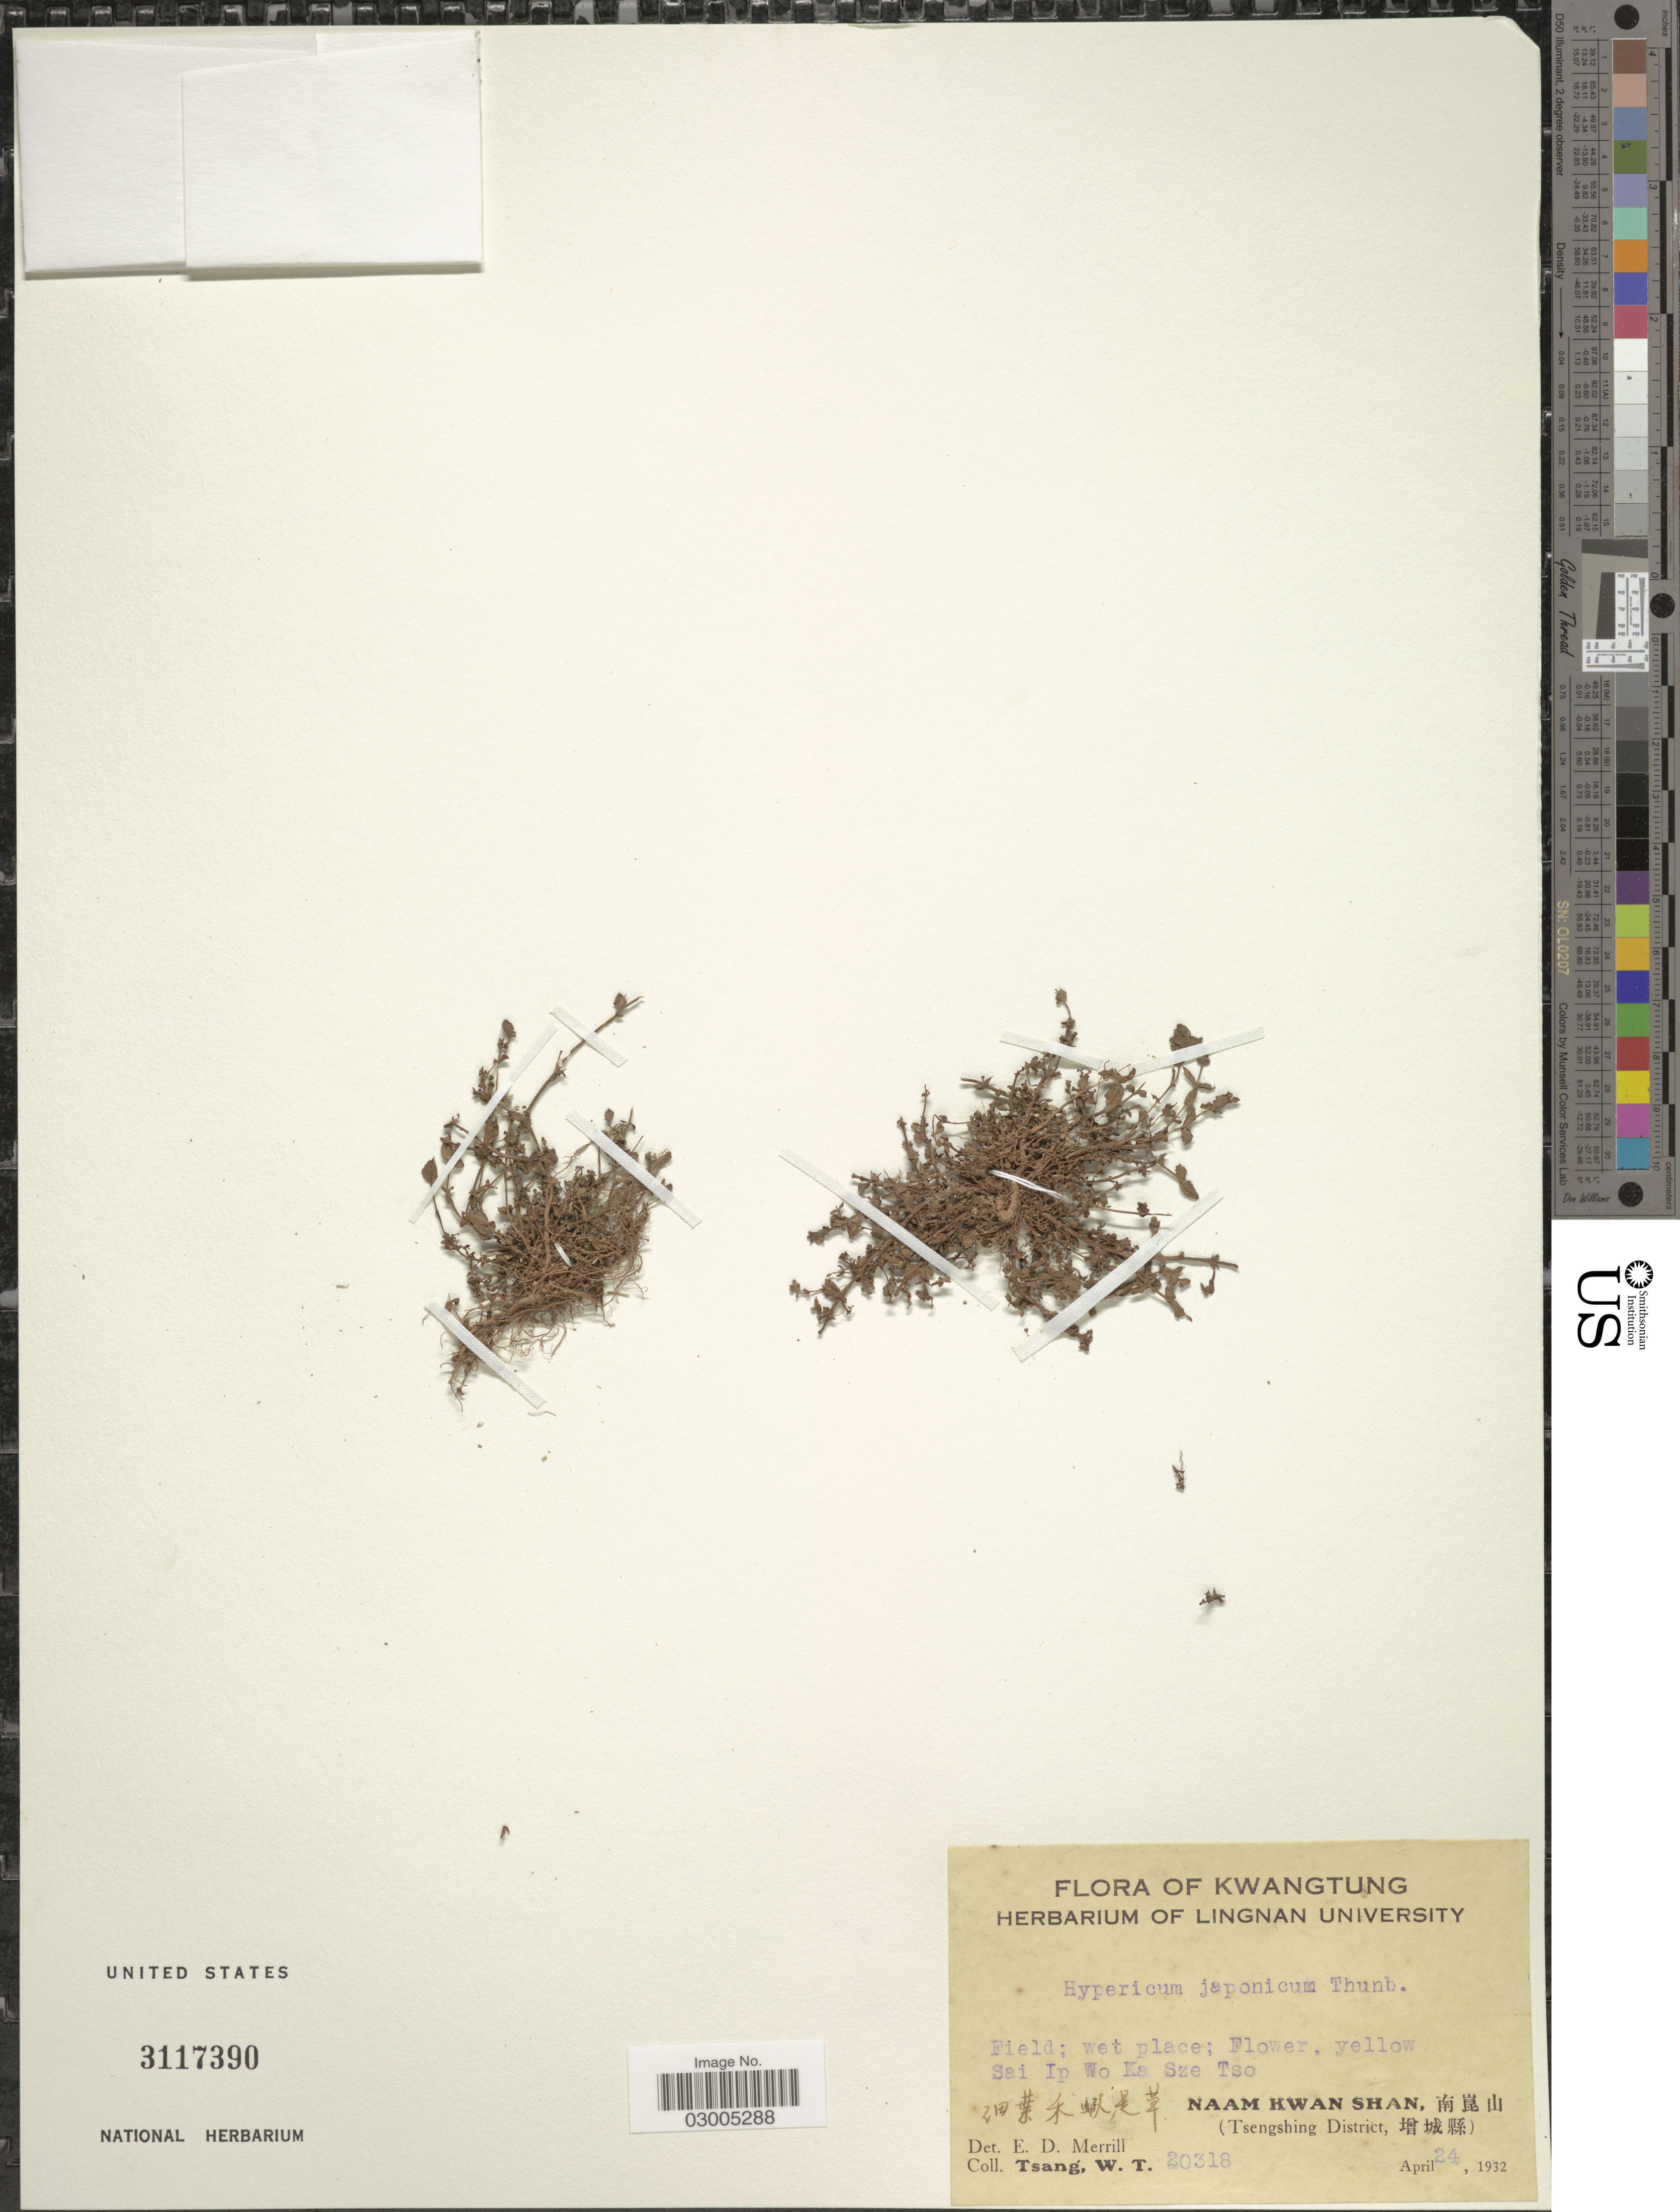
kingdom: Plantae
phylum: Tracheophyta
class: Magnoliopsida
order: Malpighiales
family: Hypericaceae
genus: Hypericum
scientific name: Hypericum japonicum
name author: Thunb.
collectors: W. T. Tsang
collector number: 20318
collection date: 1932-04-24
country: China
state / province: Guangdong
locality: Kwangtung. Sai Ip Wo Ka Sze Tso. Naam Kwan Shan (Tsengshing District).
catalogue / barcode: US 3117390